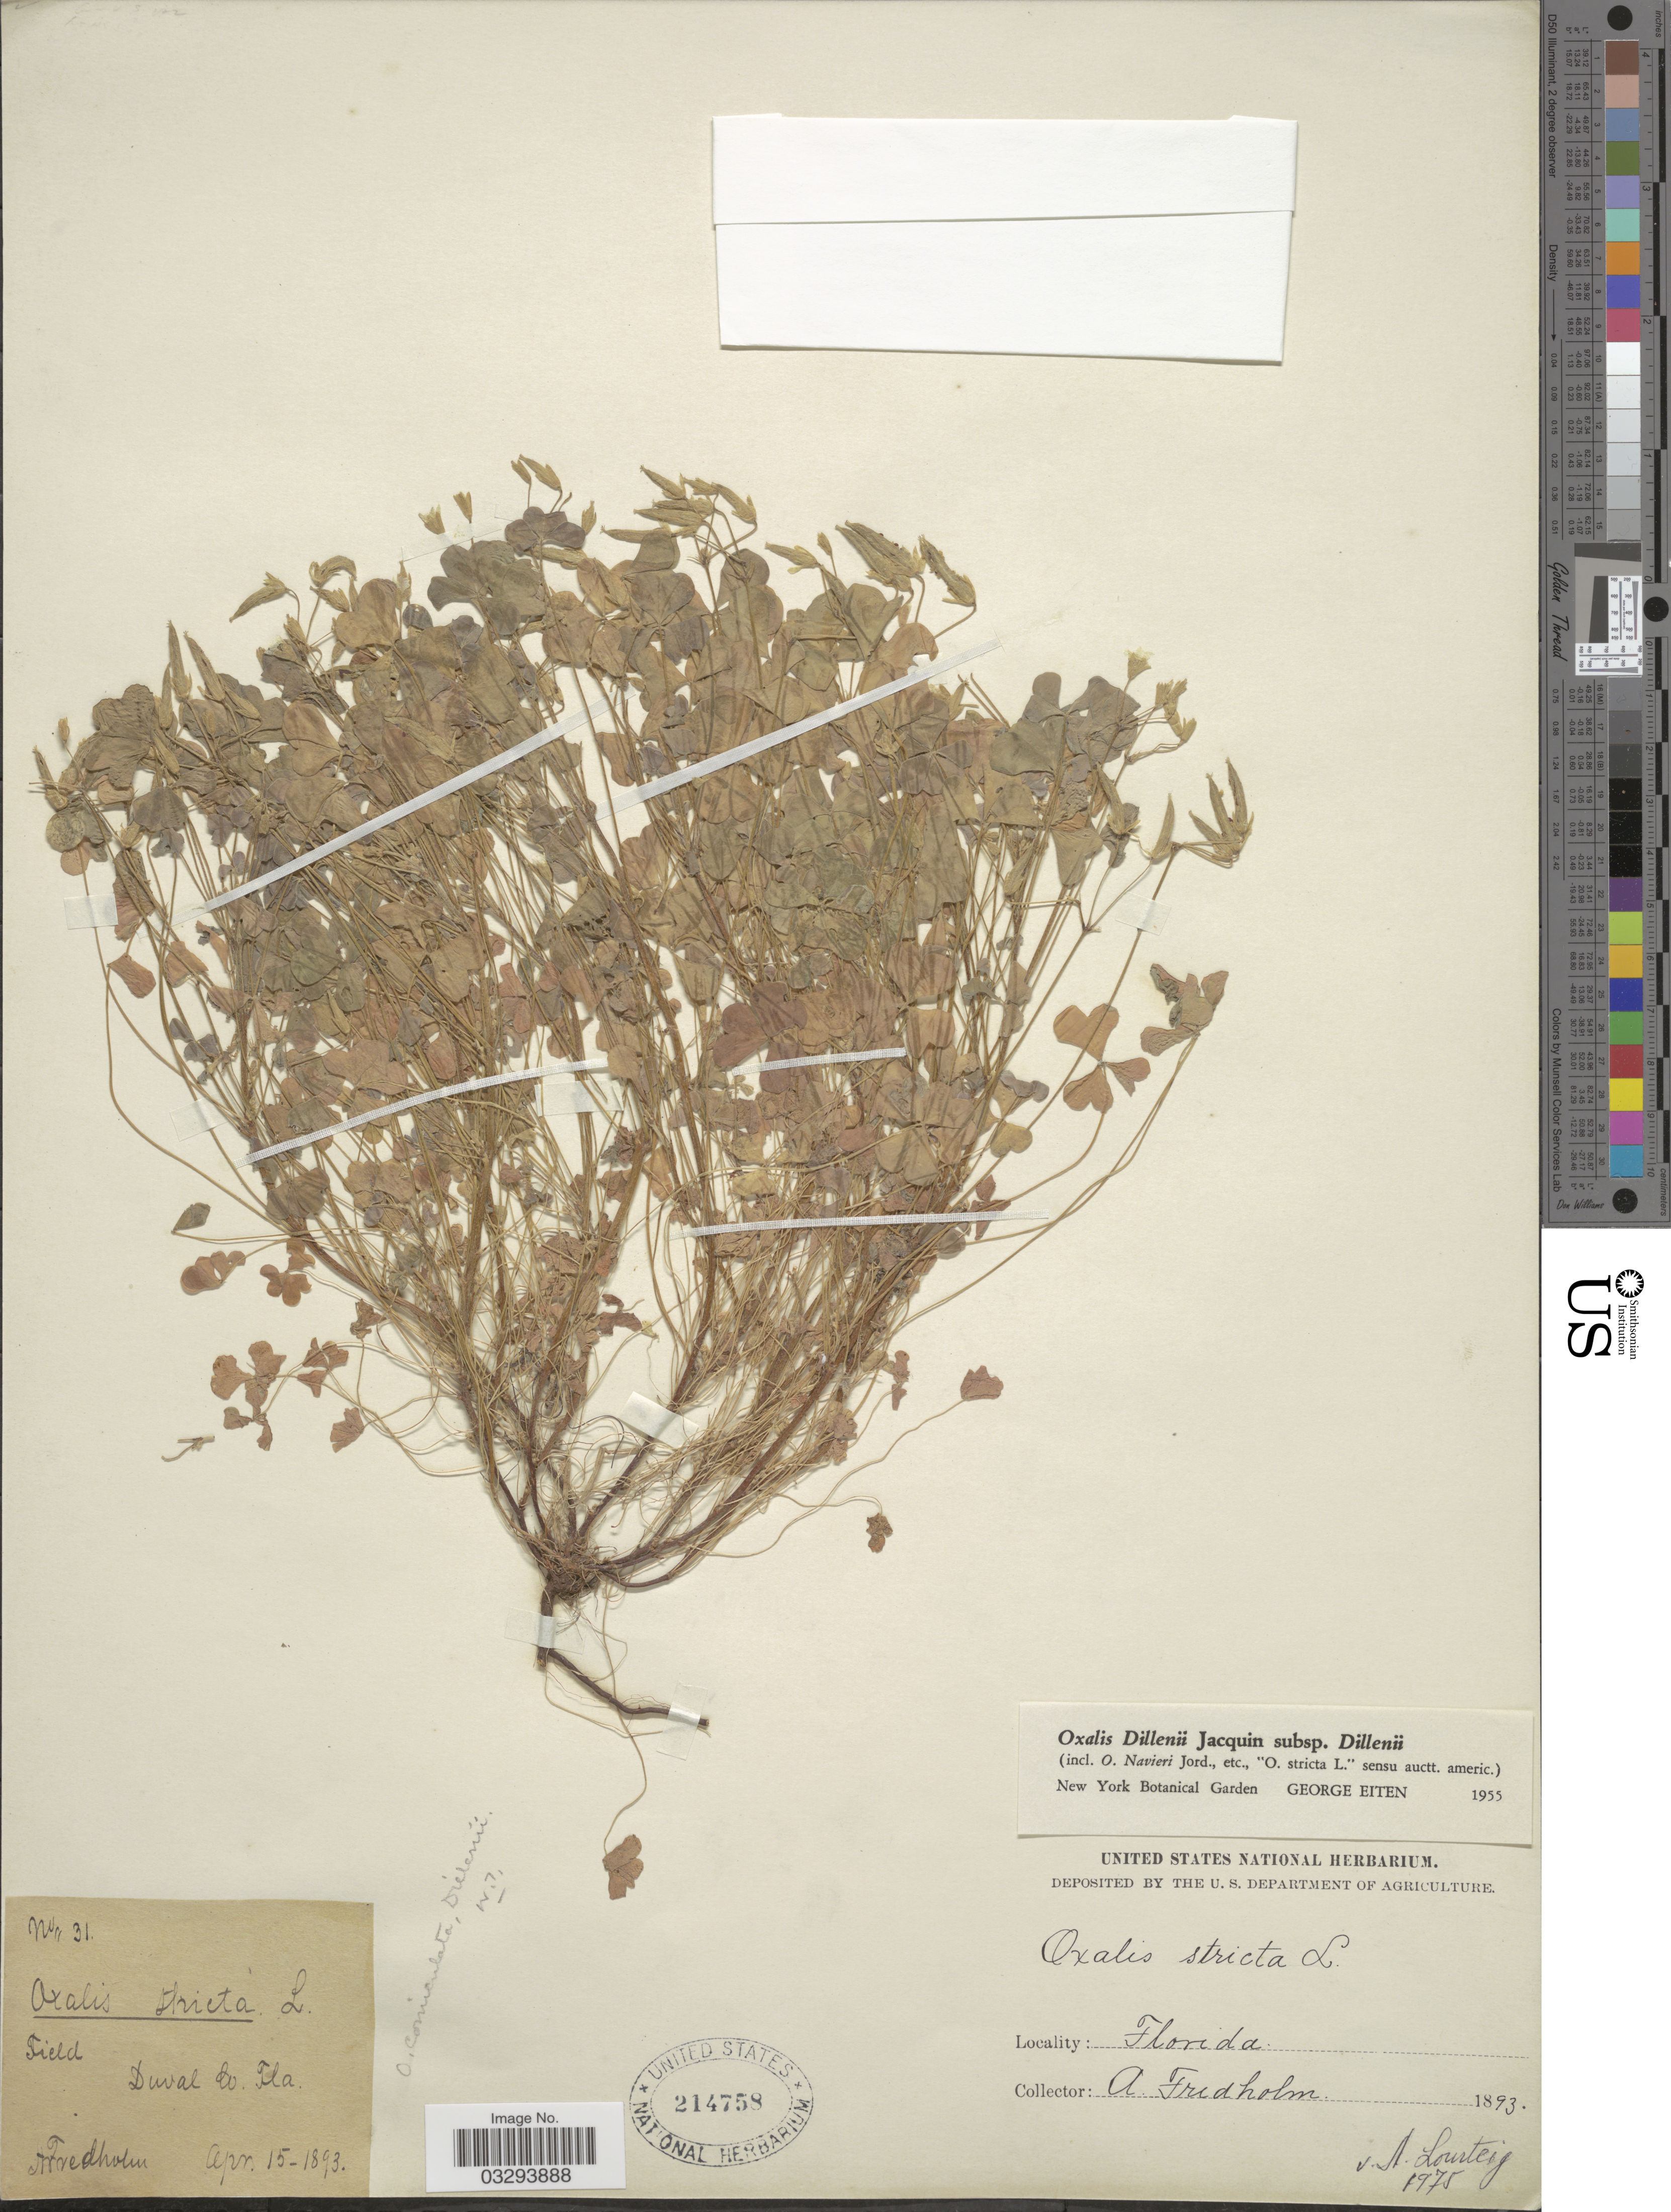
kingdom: Plantae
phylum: Tracheophyta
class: Magnoliopsida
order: Oxalidales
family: Oxalidaceae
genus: Oxalis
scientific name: Oxalis stricta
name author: L.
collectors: A. Fredholm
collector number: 31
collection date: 1893-04-15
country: United States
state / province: Florida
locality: Duval Co.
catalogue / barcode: US 214758